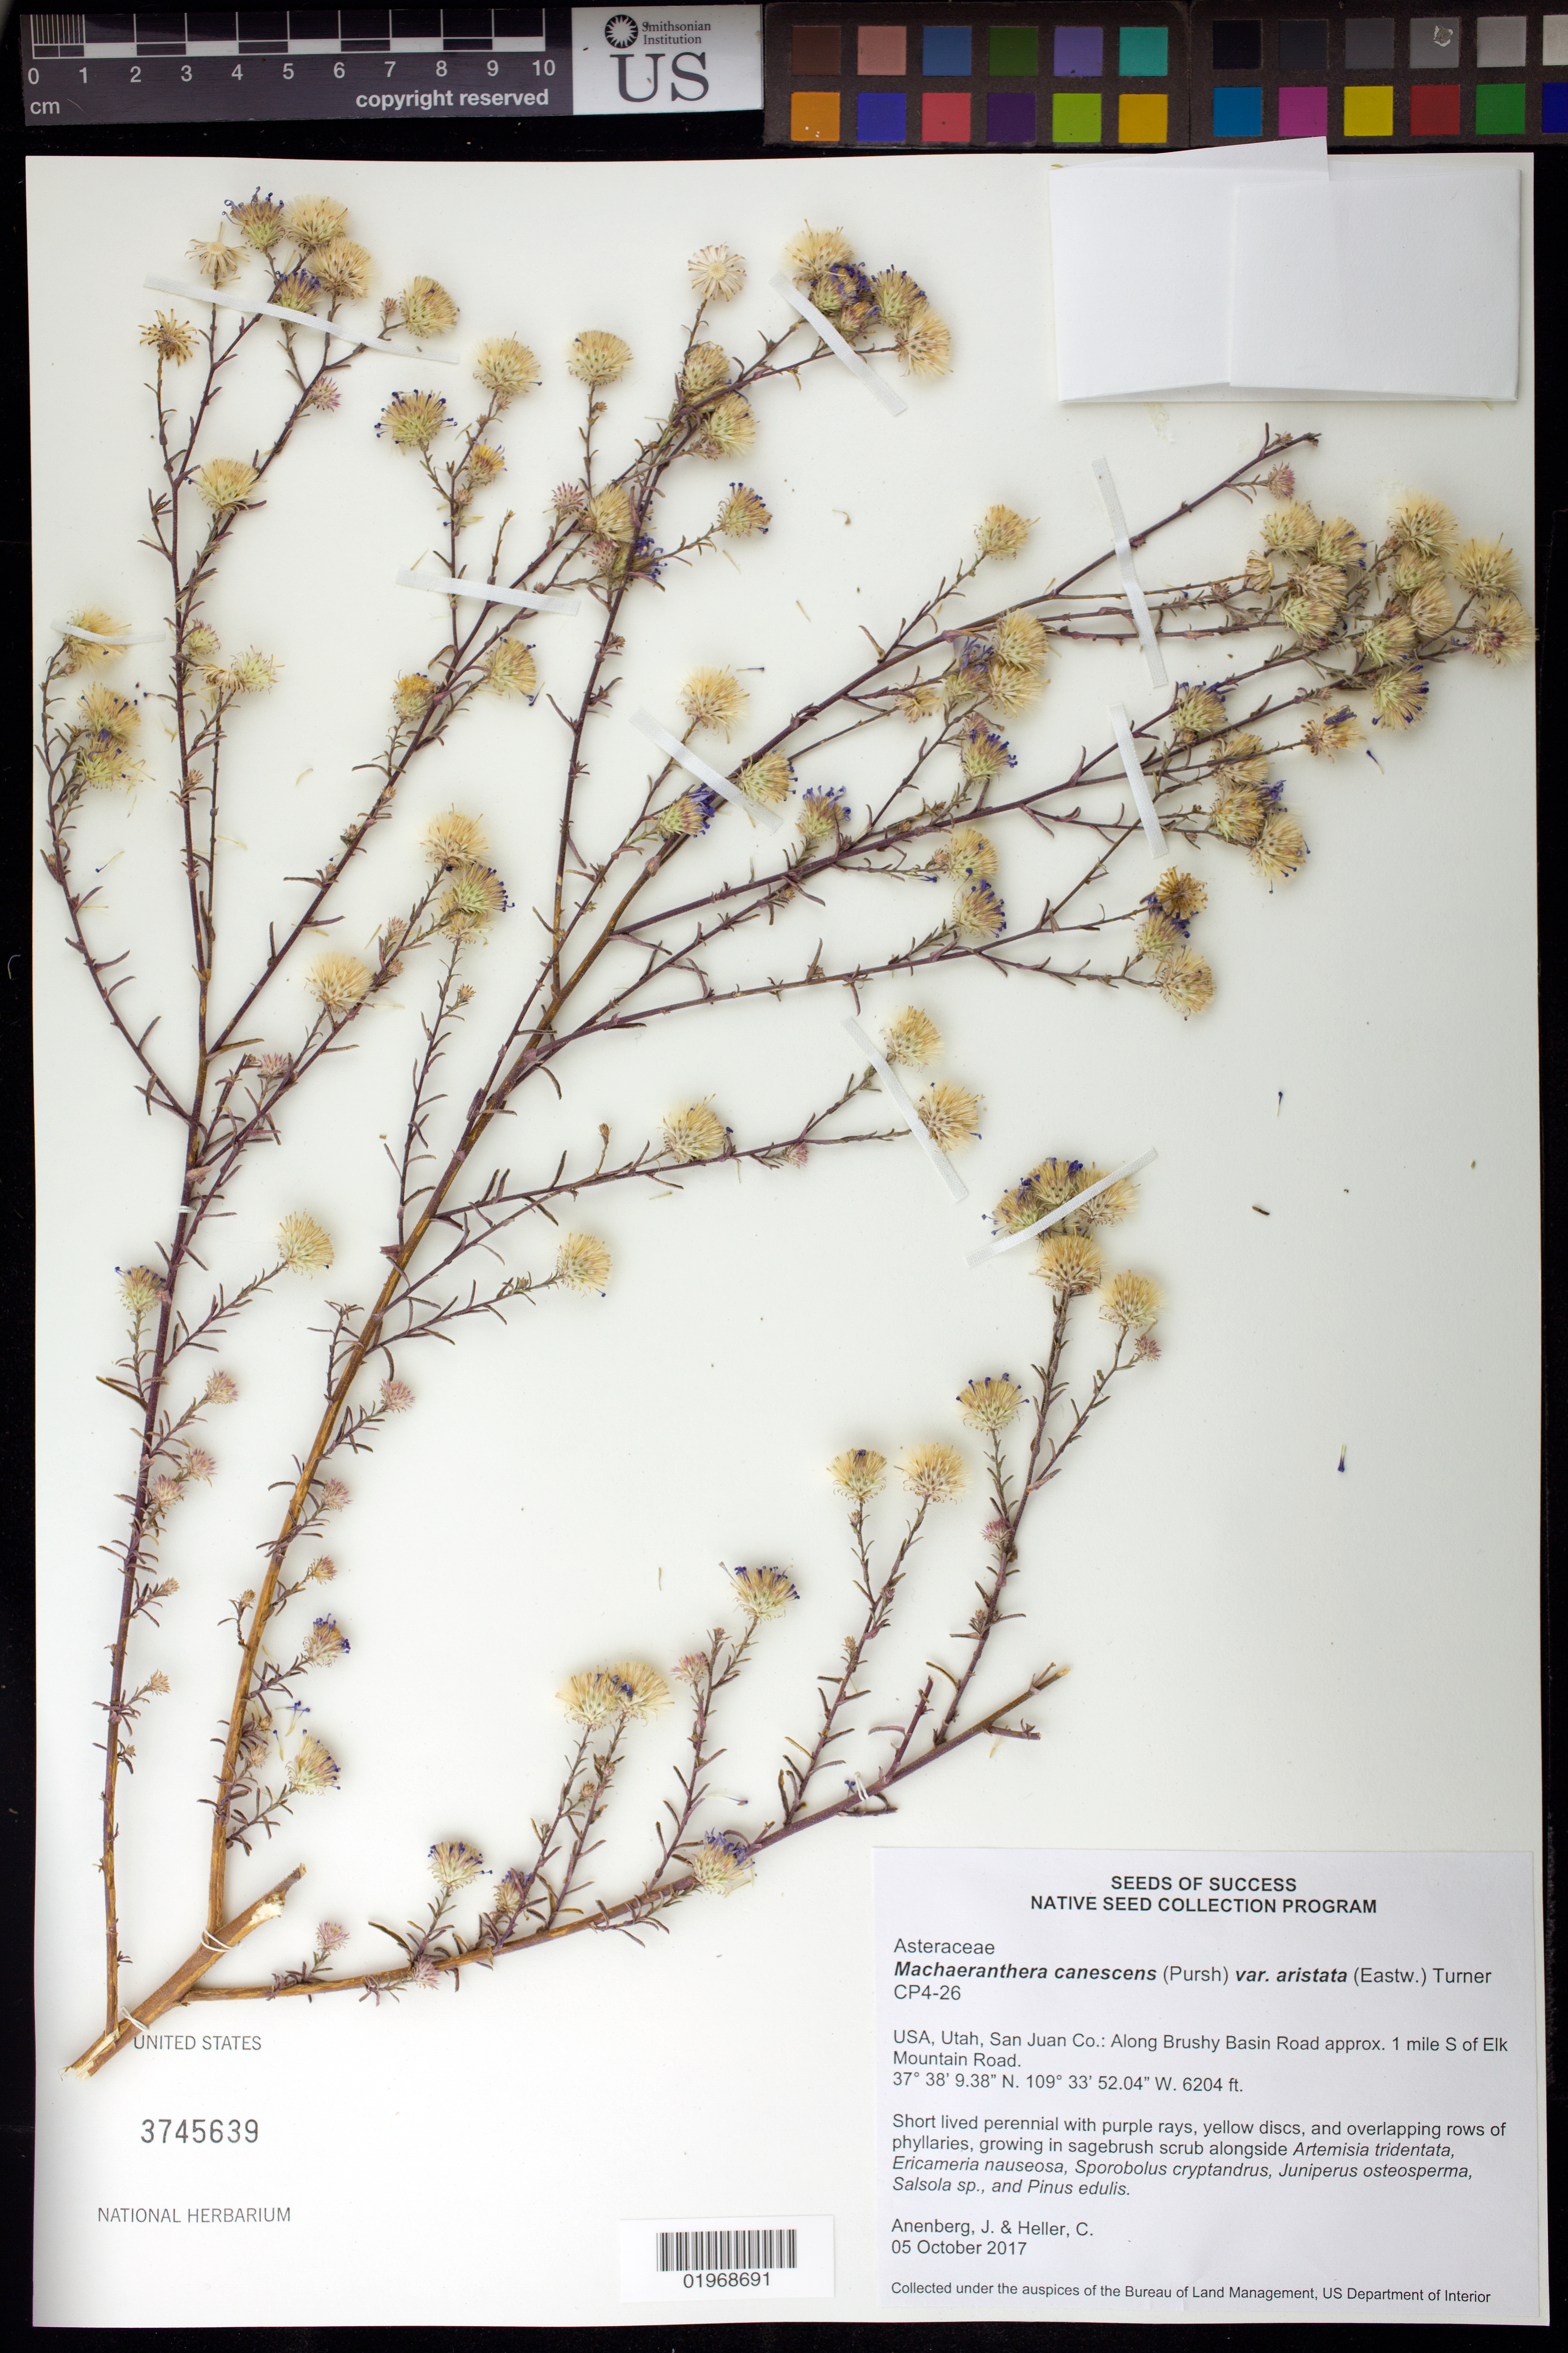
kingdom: Plantae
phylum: Tracheophyta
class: Magnoliopsida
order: Asterales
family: Asteraceae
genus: Machaeranthera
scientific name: Machaeranthera canescens var. aristata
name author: (Eastw.) B.L. Turner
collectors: J. Anenberg & C. Heller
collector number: CP4-26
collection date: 2017-10-05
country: United States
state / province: Utah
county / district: San Juan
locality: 1 mile S of Elk Mountain Road, along Brushy Basin Road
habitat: Sagebrush scrub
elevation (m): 1891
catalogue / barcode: US 3745639